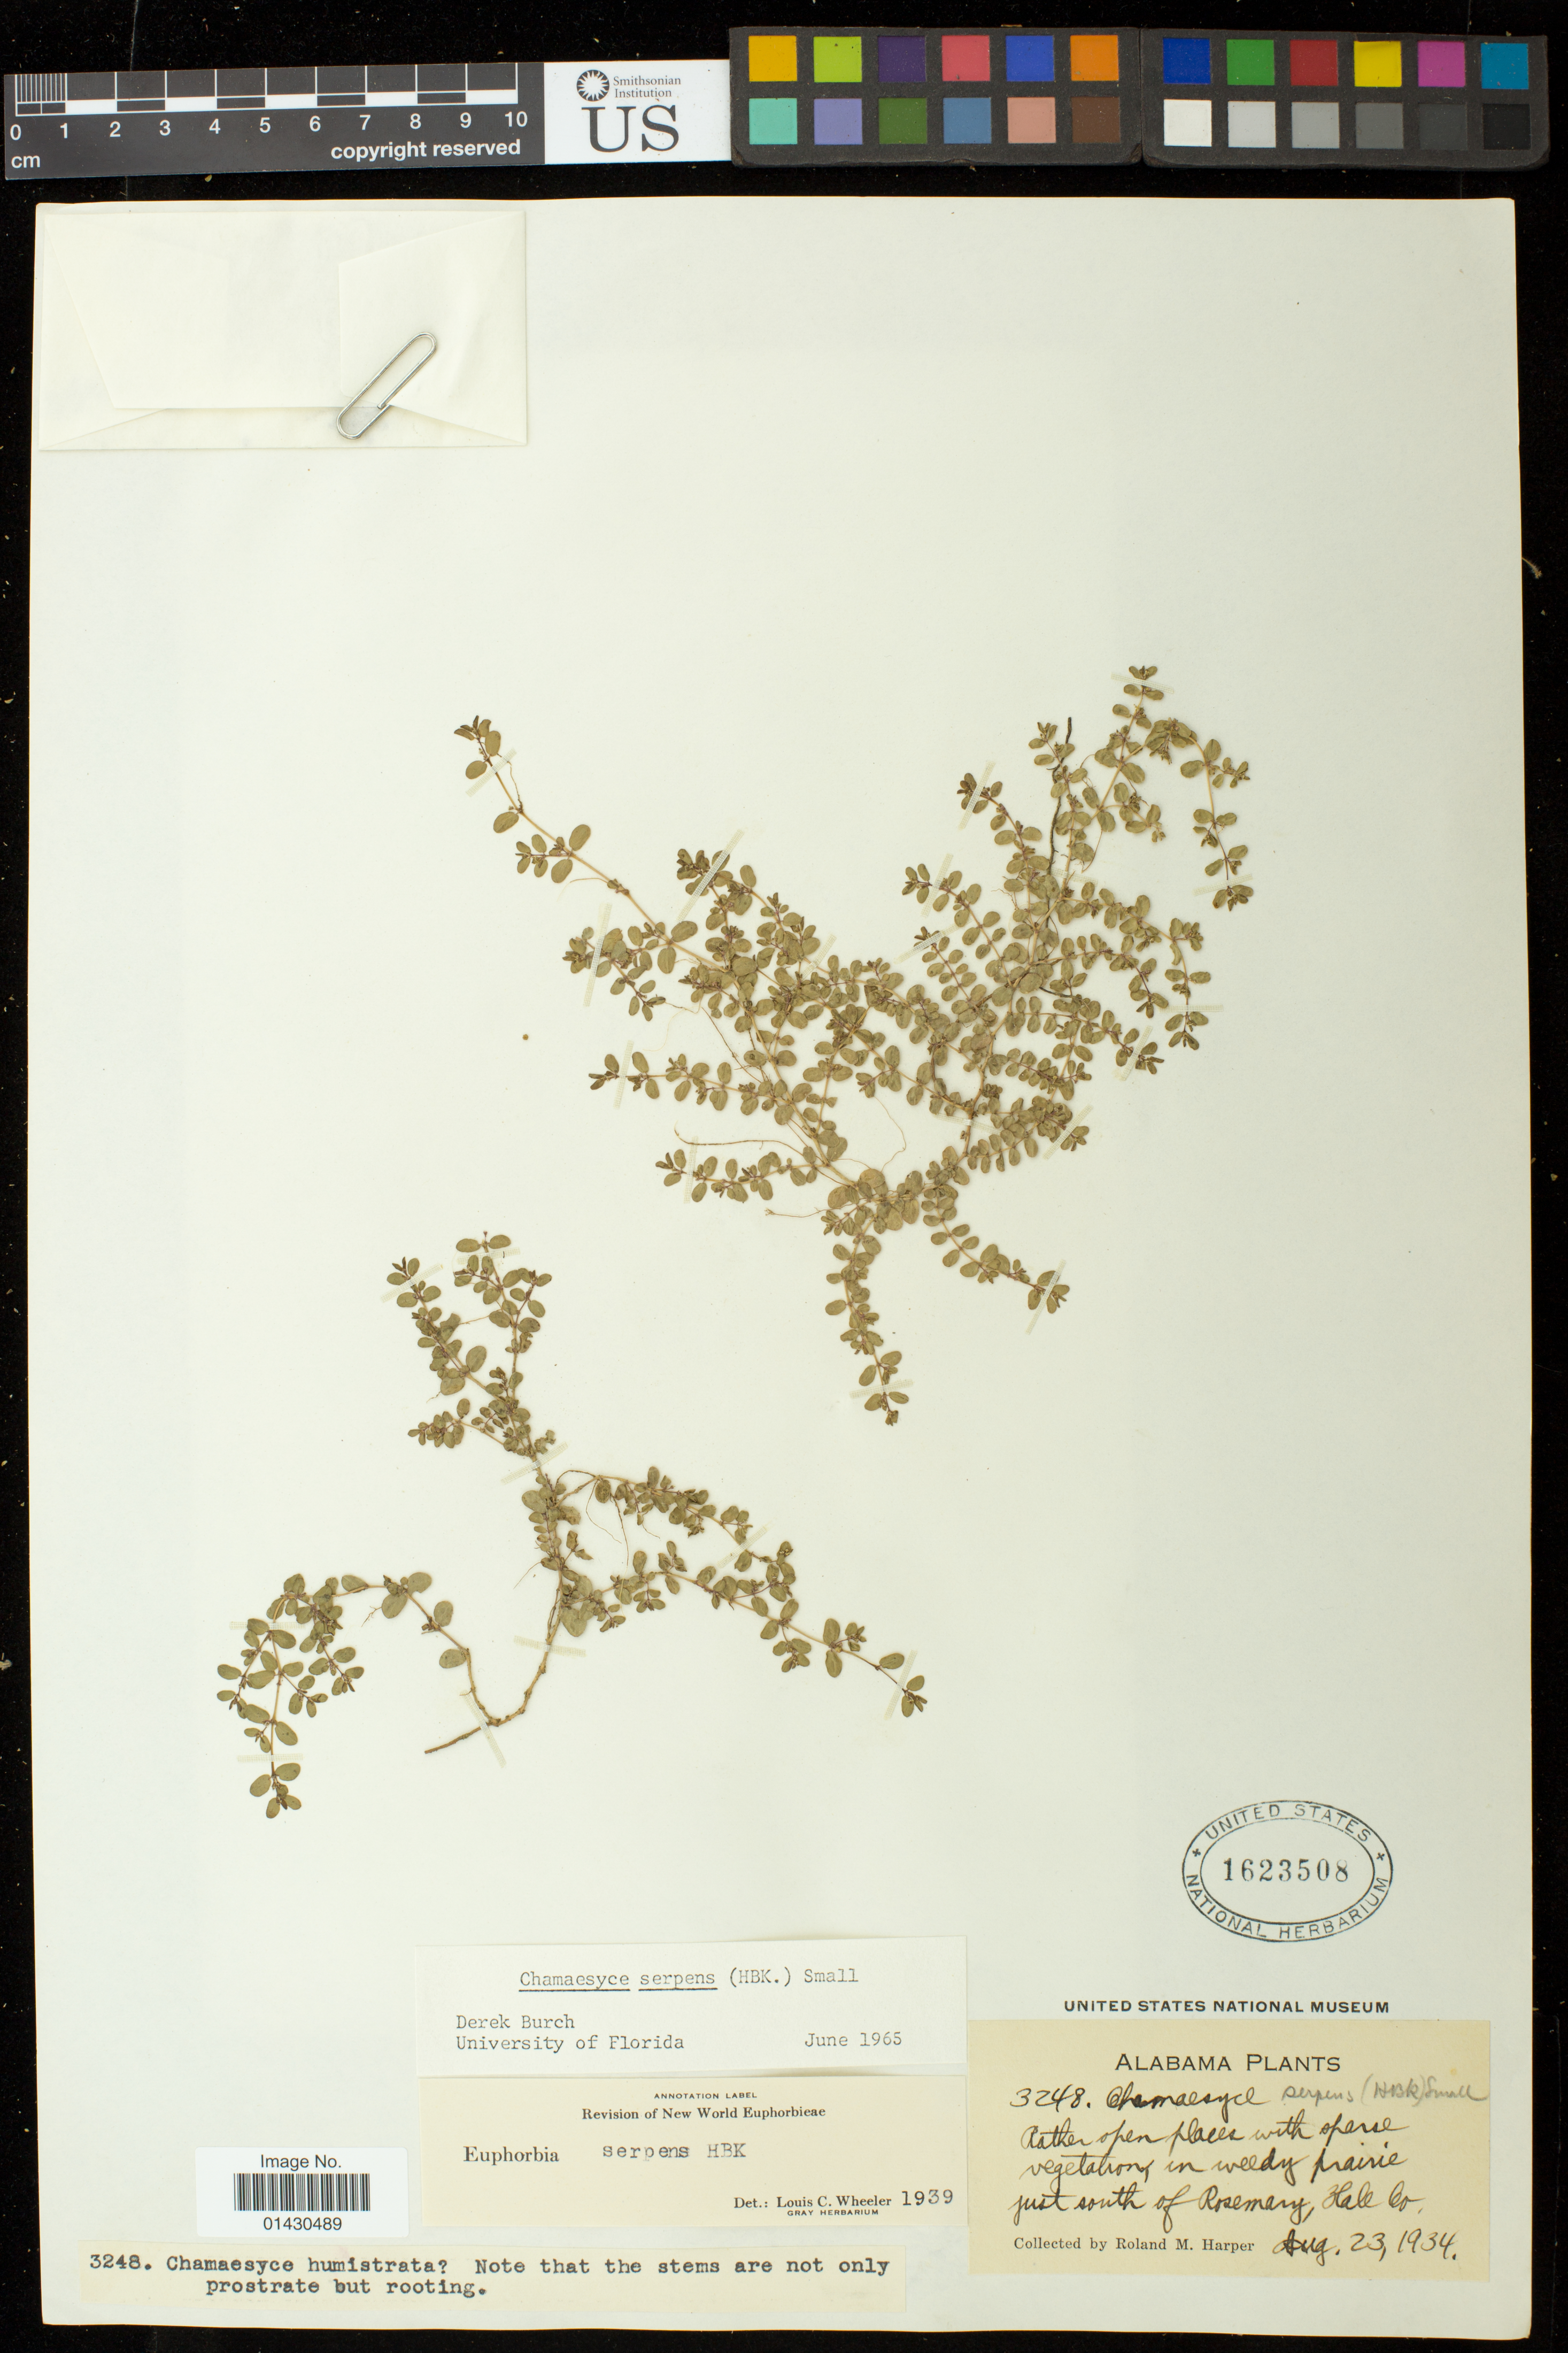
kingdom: Plantae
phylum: Tracheophyta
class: Magnoliopsida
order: Malpighiales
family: Euphorbiaceae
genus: Euphorbia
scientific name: Euphorbia serpens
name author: Kunth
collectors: R. M. Harper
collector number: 3248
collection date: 1934-08-23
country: United States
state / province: Alabama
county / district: Hale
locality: Just south of Rosemary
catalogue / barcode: US 1623508